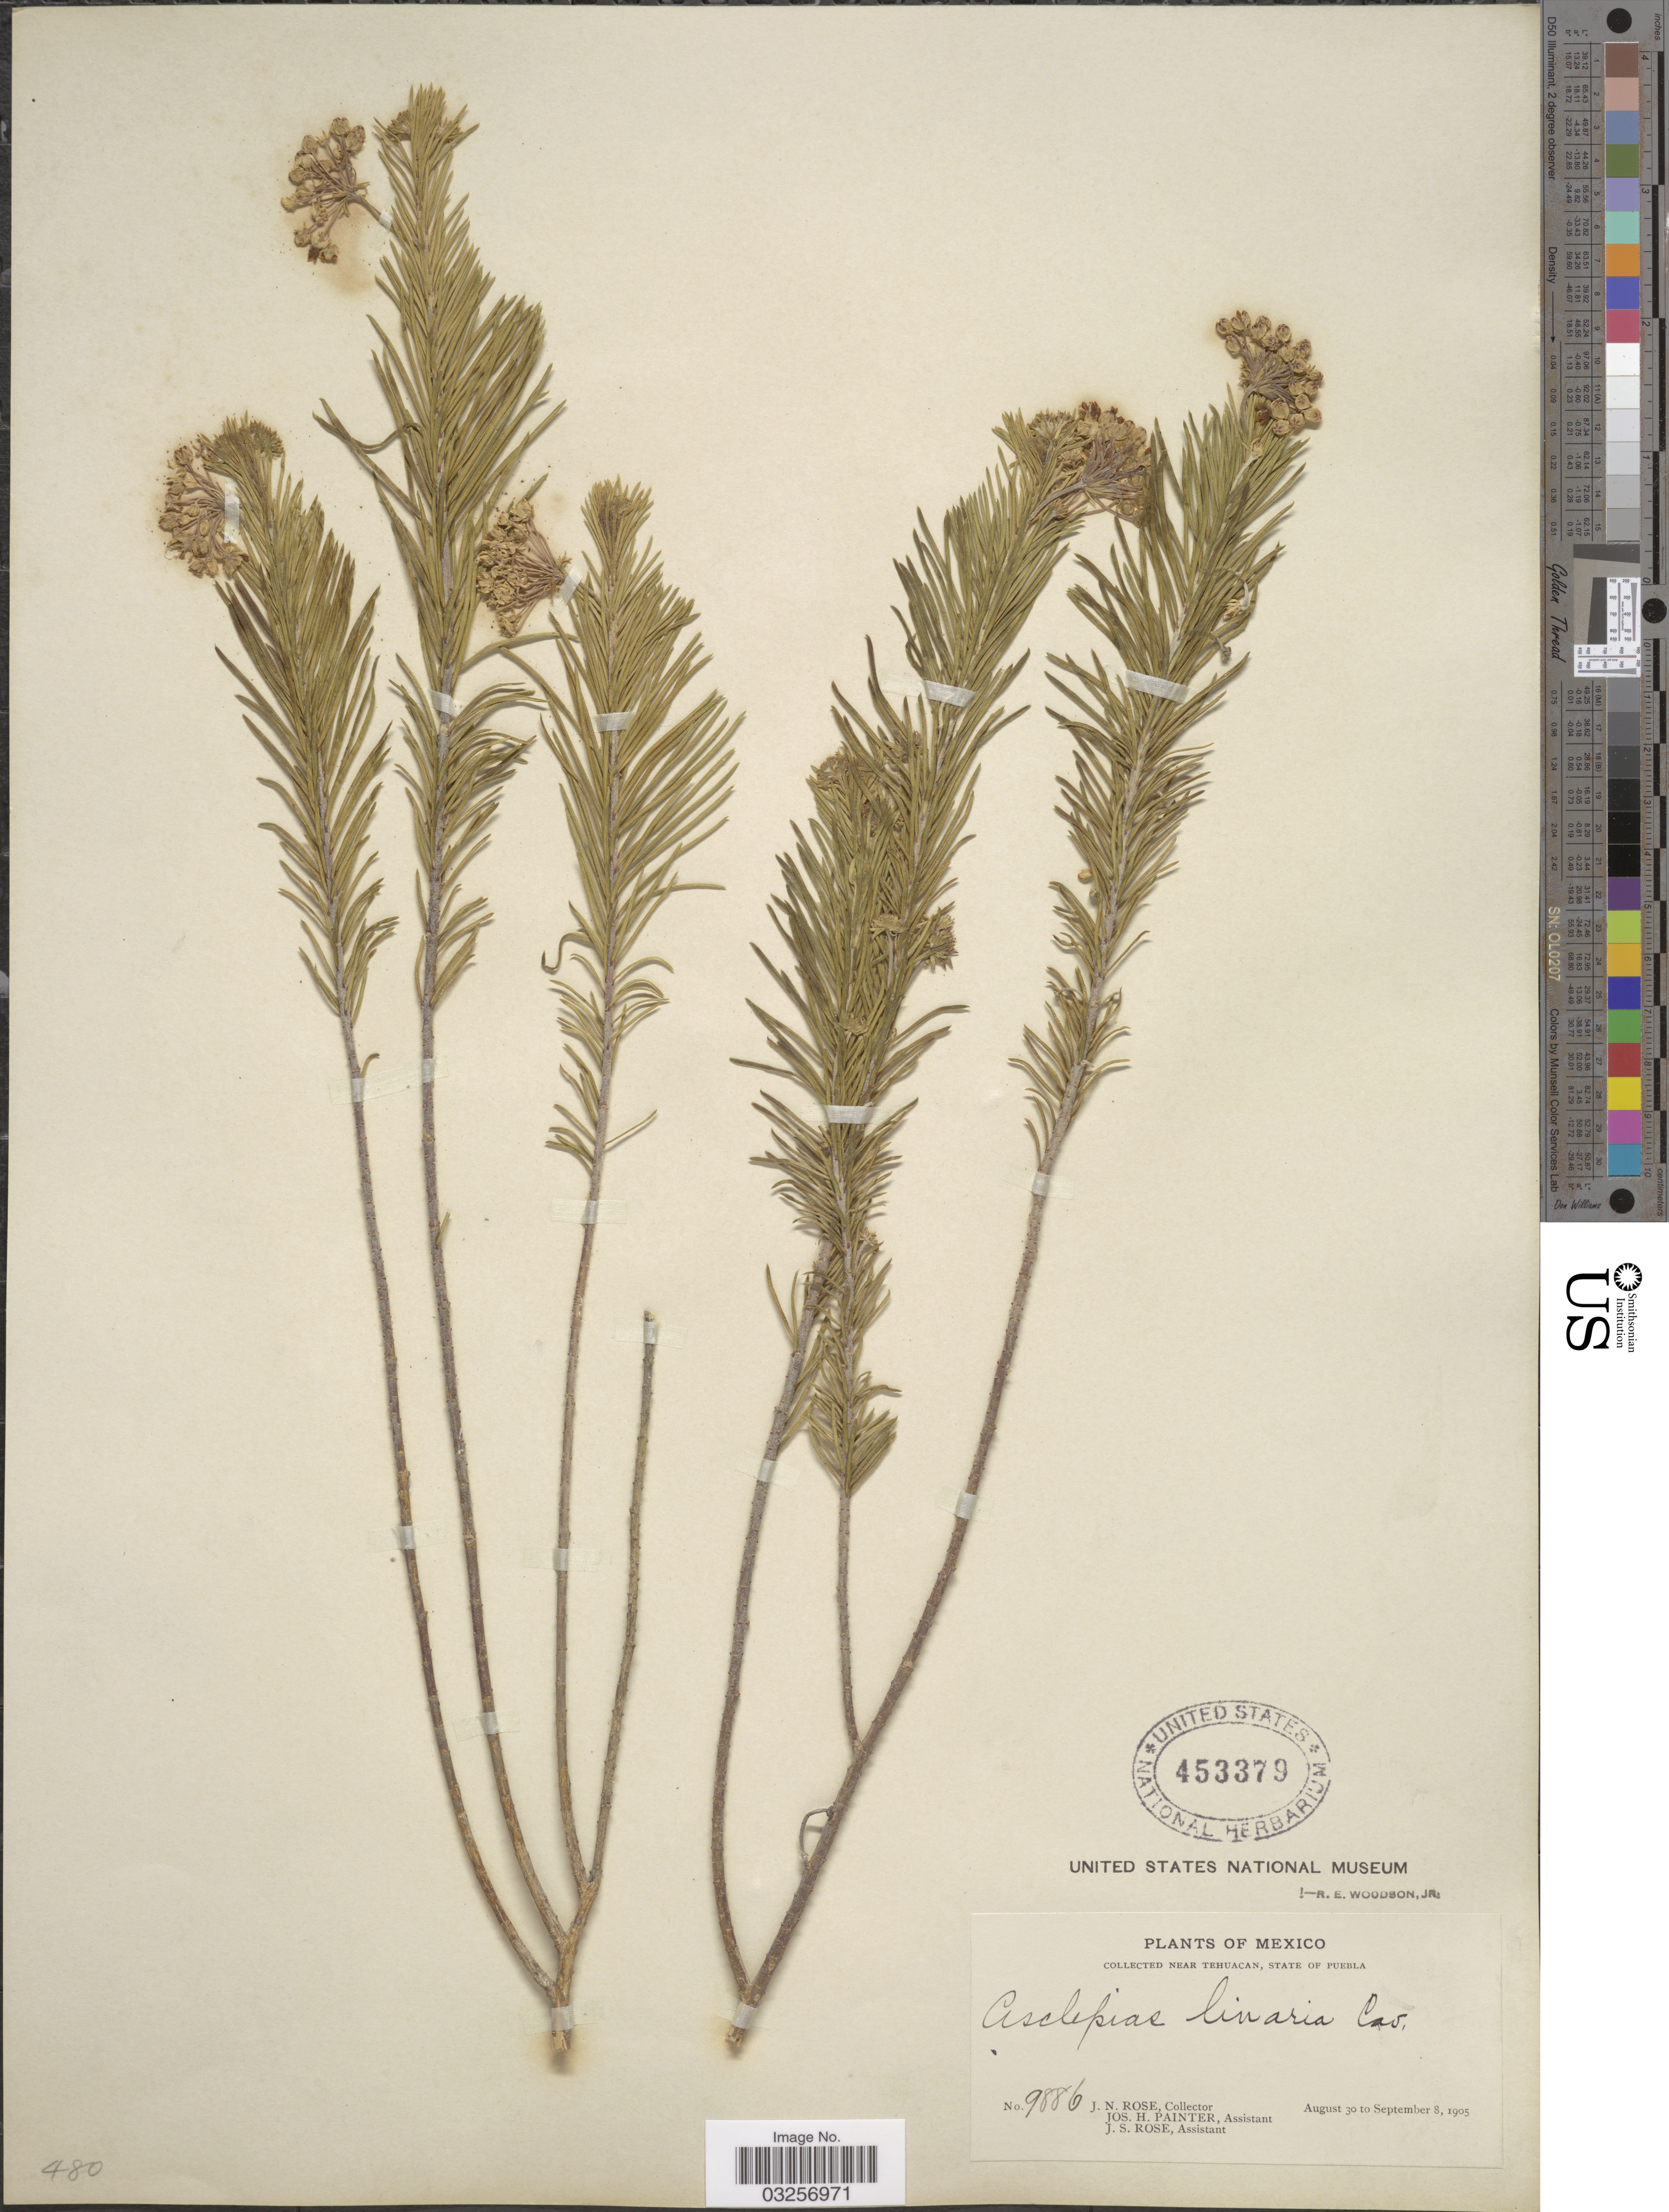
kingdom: Plantae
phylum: Tracheophyta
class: Magnoliopsida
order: Gentianales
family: Apocynaceae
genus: Asclepias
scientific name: Asclepias linaria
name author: Cav.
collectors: J. N. Rose, J. H. Painter & J. S. Rose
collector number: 9886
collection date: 1905-08-30/1905-09-08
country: Mexico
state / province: Puebla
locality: Near Tehuacan.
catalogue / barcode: US 453379